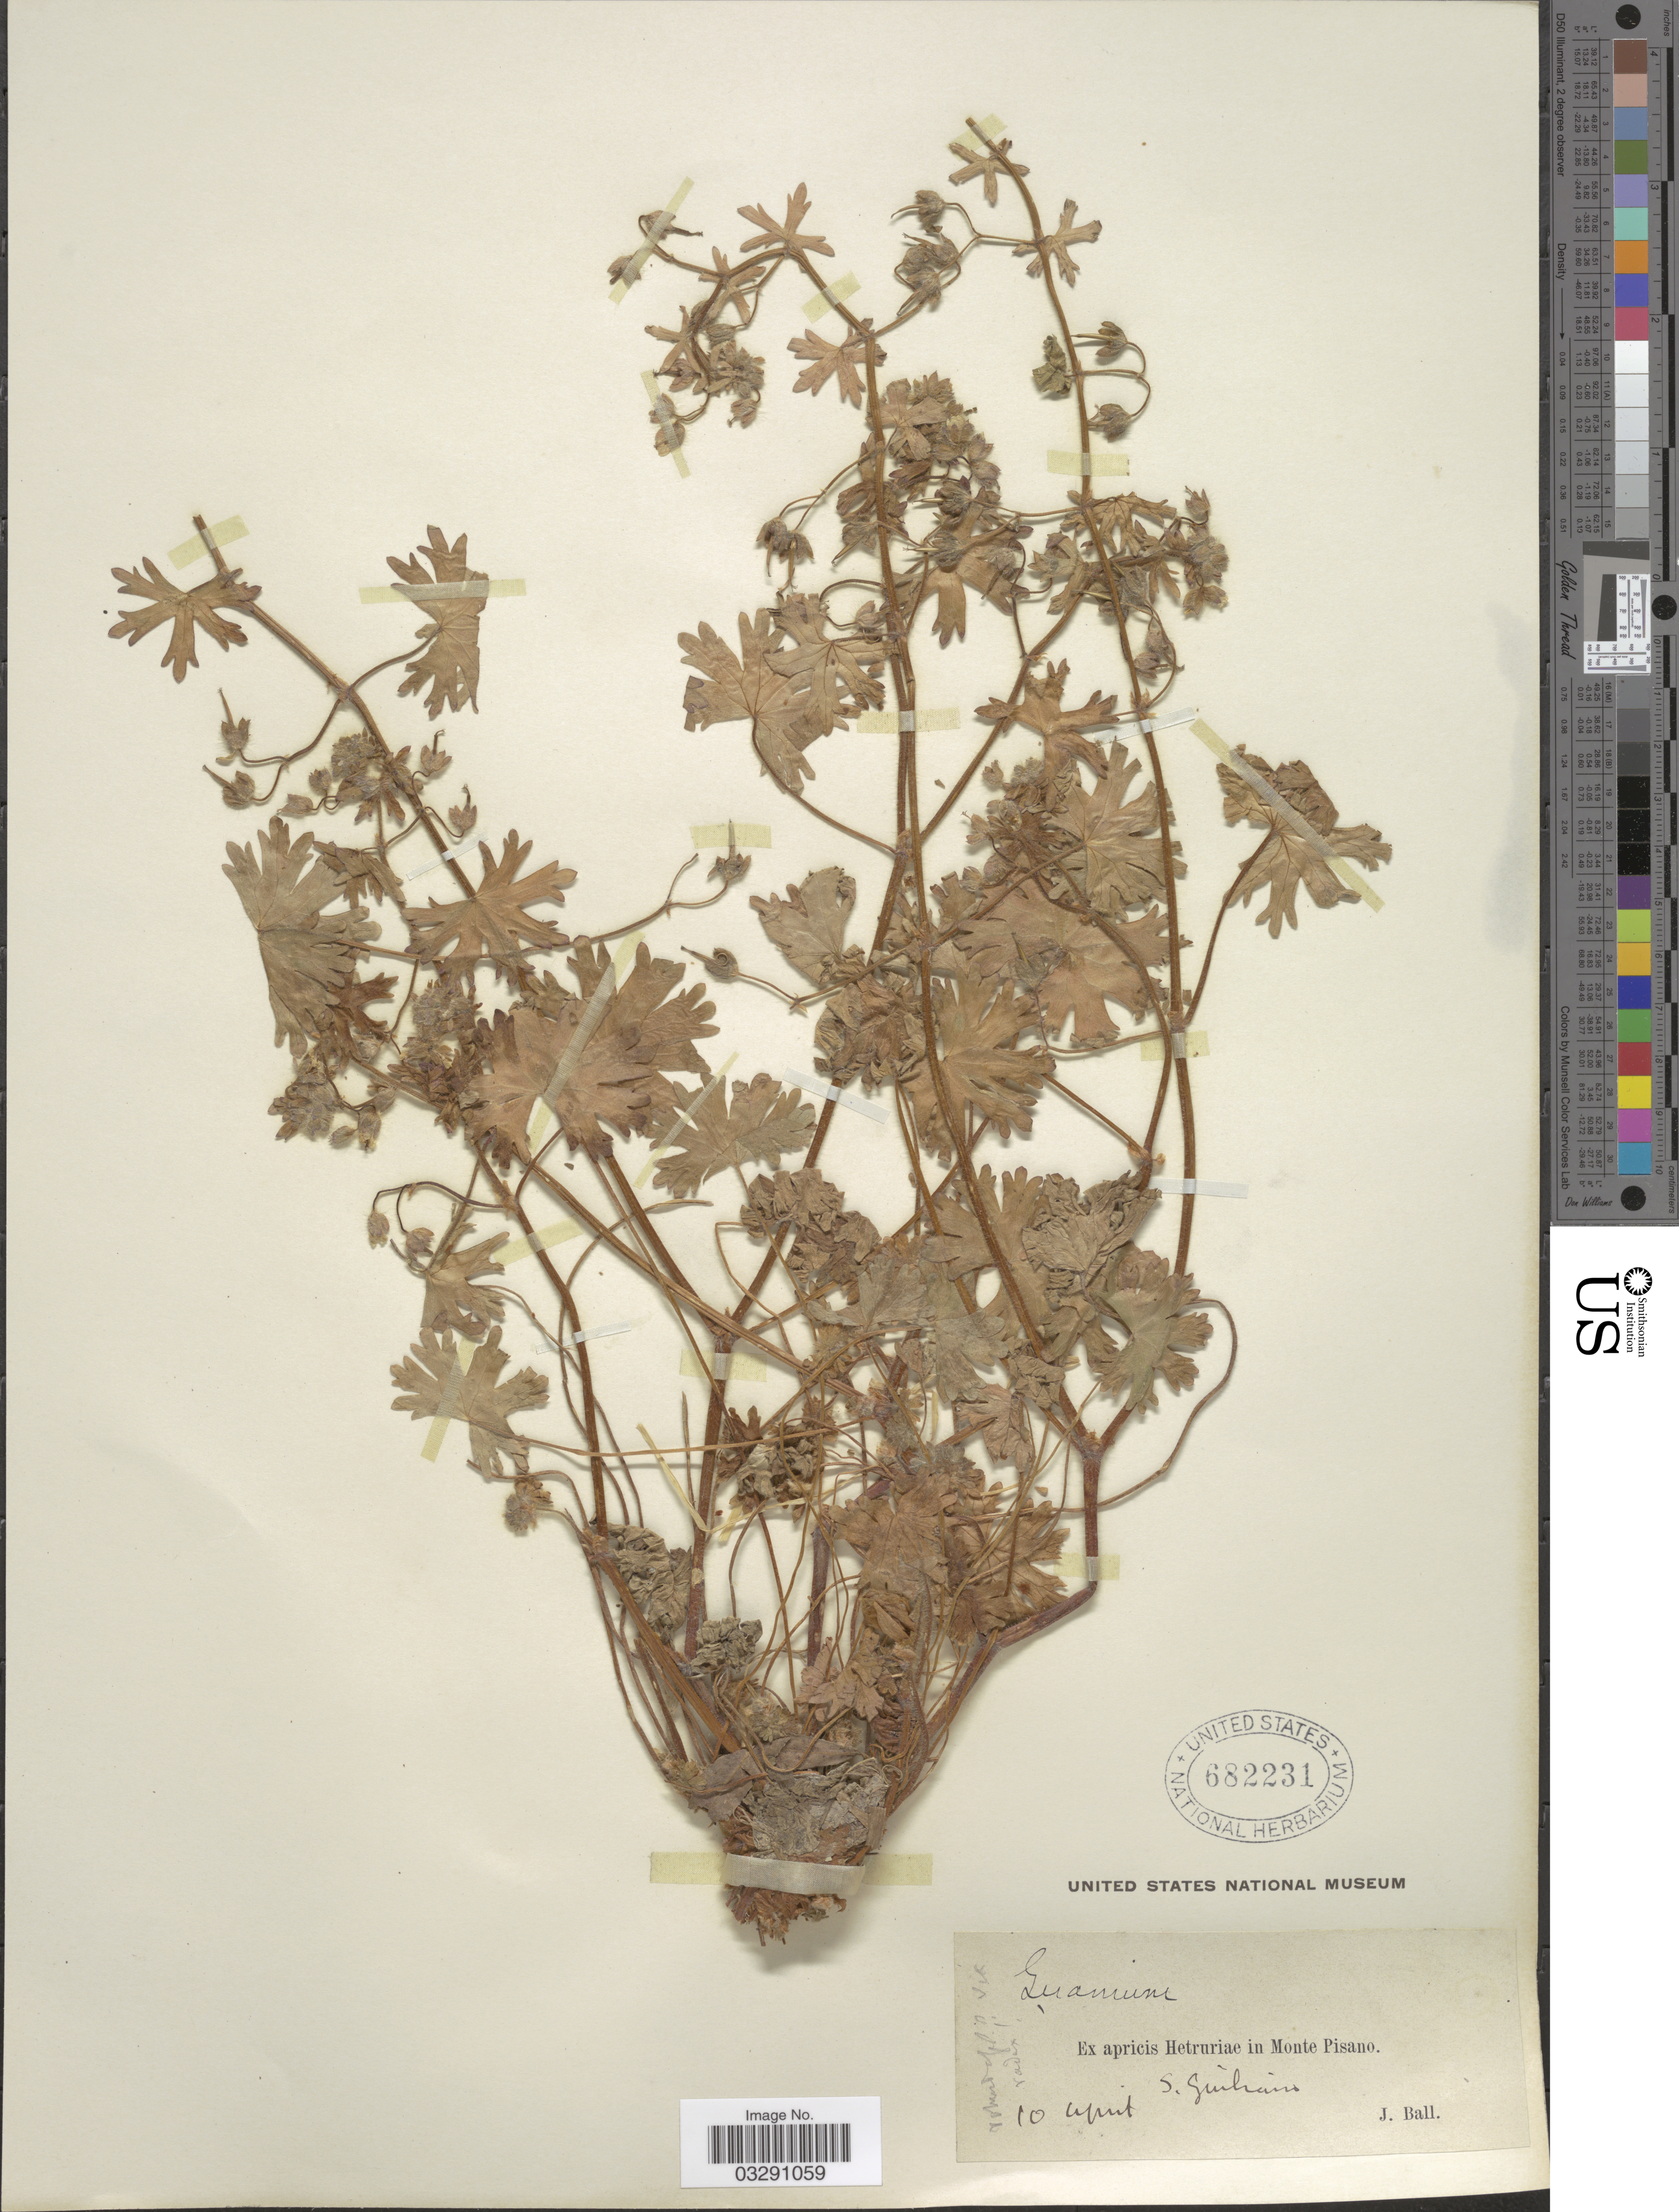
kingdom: Plantae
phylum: Tracheophyta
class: Magnoliopsida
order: Geraniales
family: Geraniaceae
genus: Geranium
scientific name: Geranium sp.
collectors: J. Ball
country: Italy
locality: Ex apricis Hetruriae in Monte Pisano. [illegible text]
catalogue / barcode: US 682231